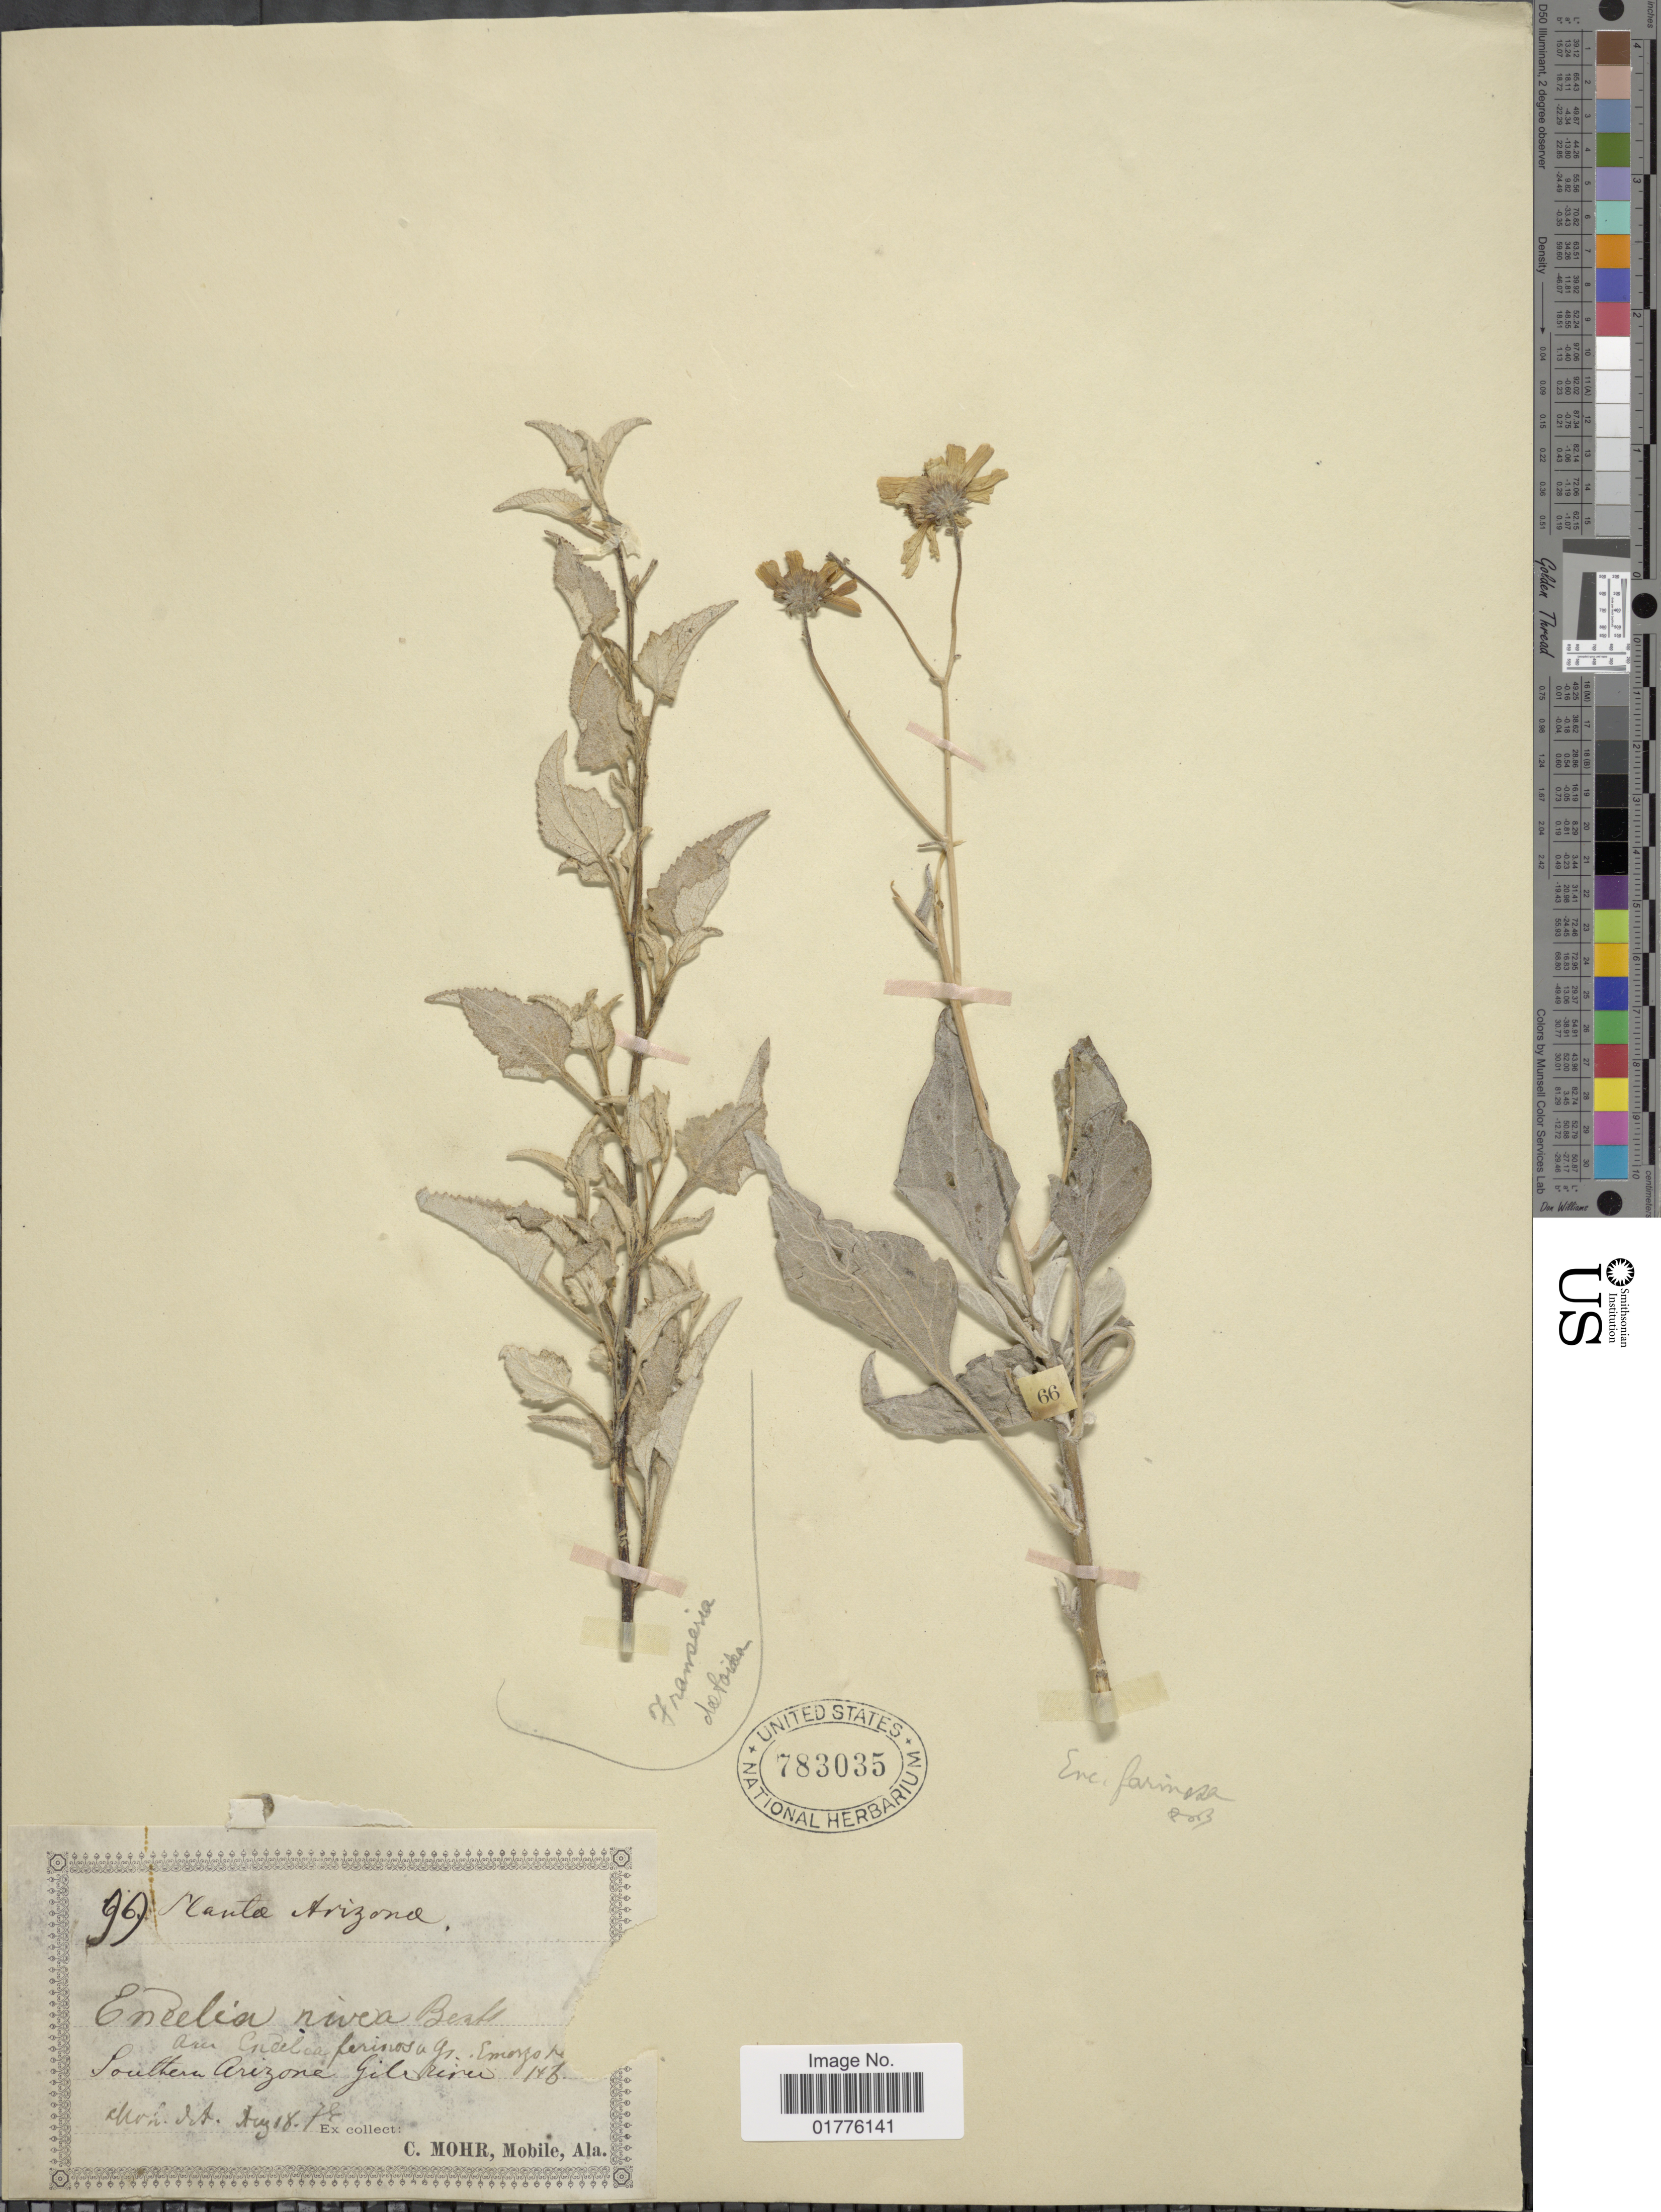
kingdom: Plantae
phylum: Tracheophyta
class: Magnoliopsida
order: Asterales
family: Asteraceae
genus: Encelia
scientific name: Encelia farinosa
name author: A. Gray ex Torr. in Emory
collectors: C. T. Mohr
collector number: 99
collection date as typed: Transcribed d/m/y: 18/8/76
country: United States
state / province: Arizona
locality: Southern Arizona. Gila river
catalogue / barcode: US 783035